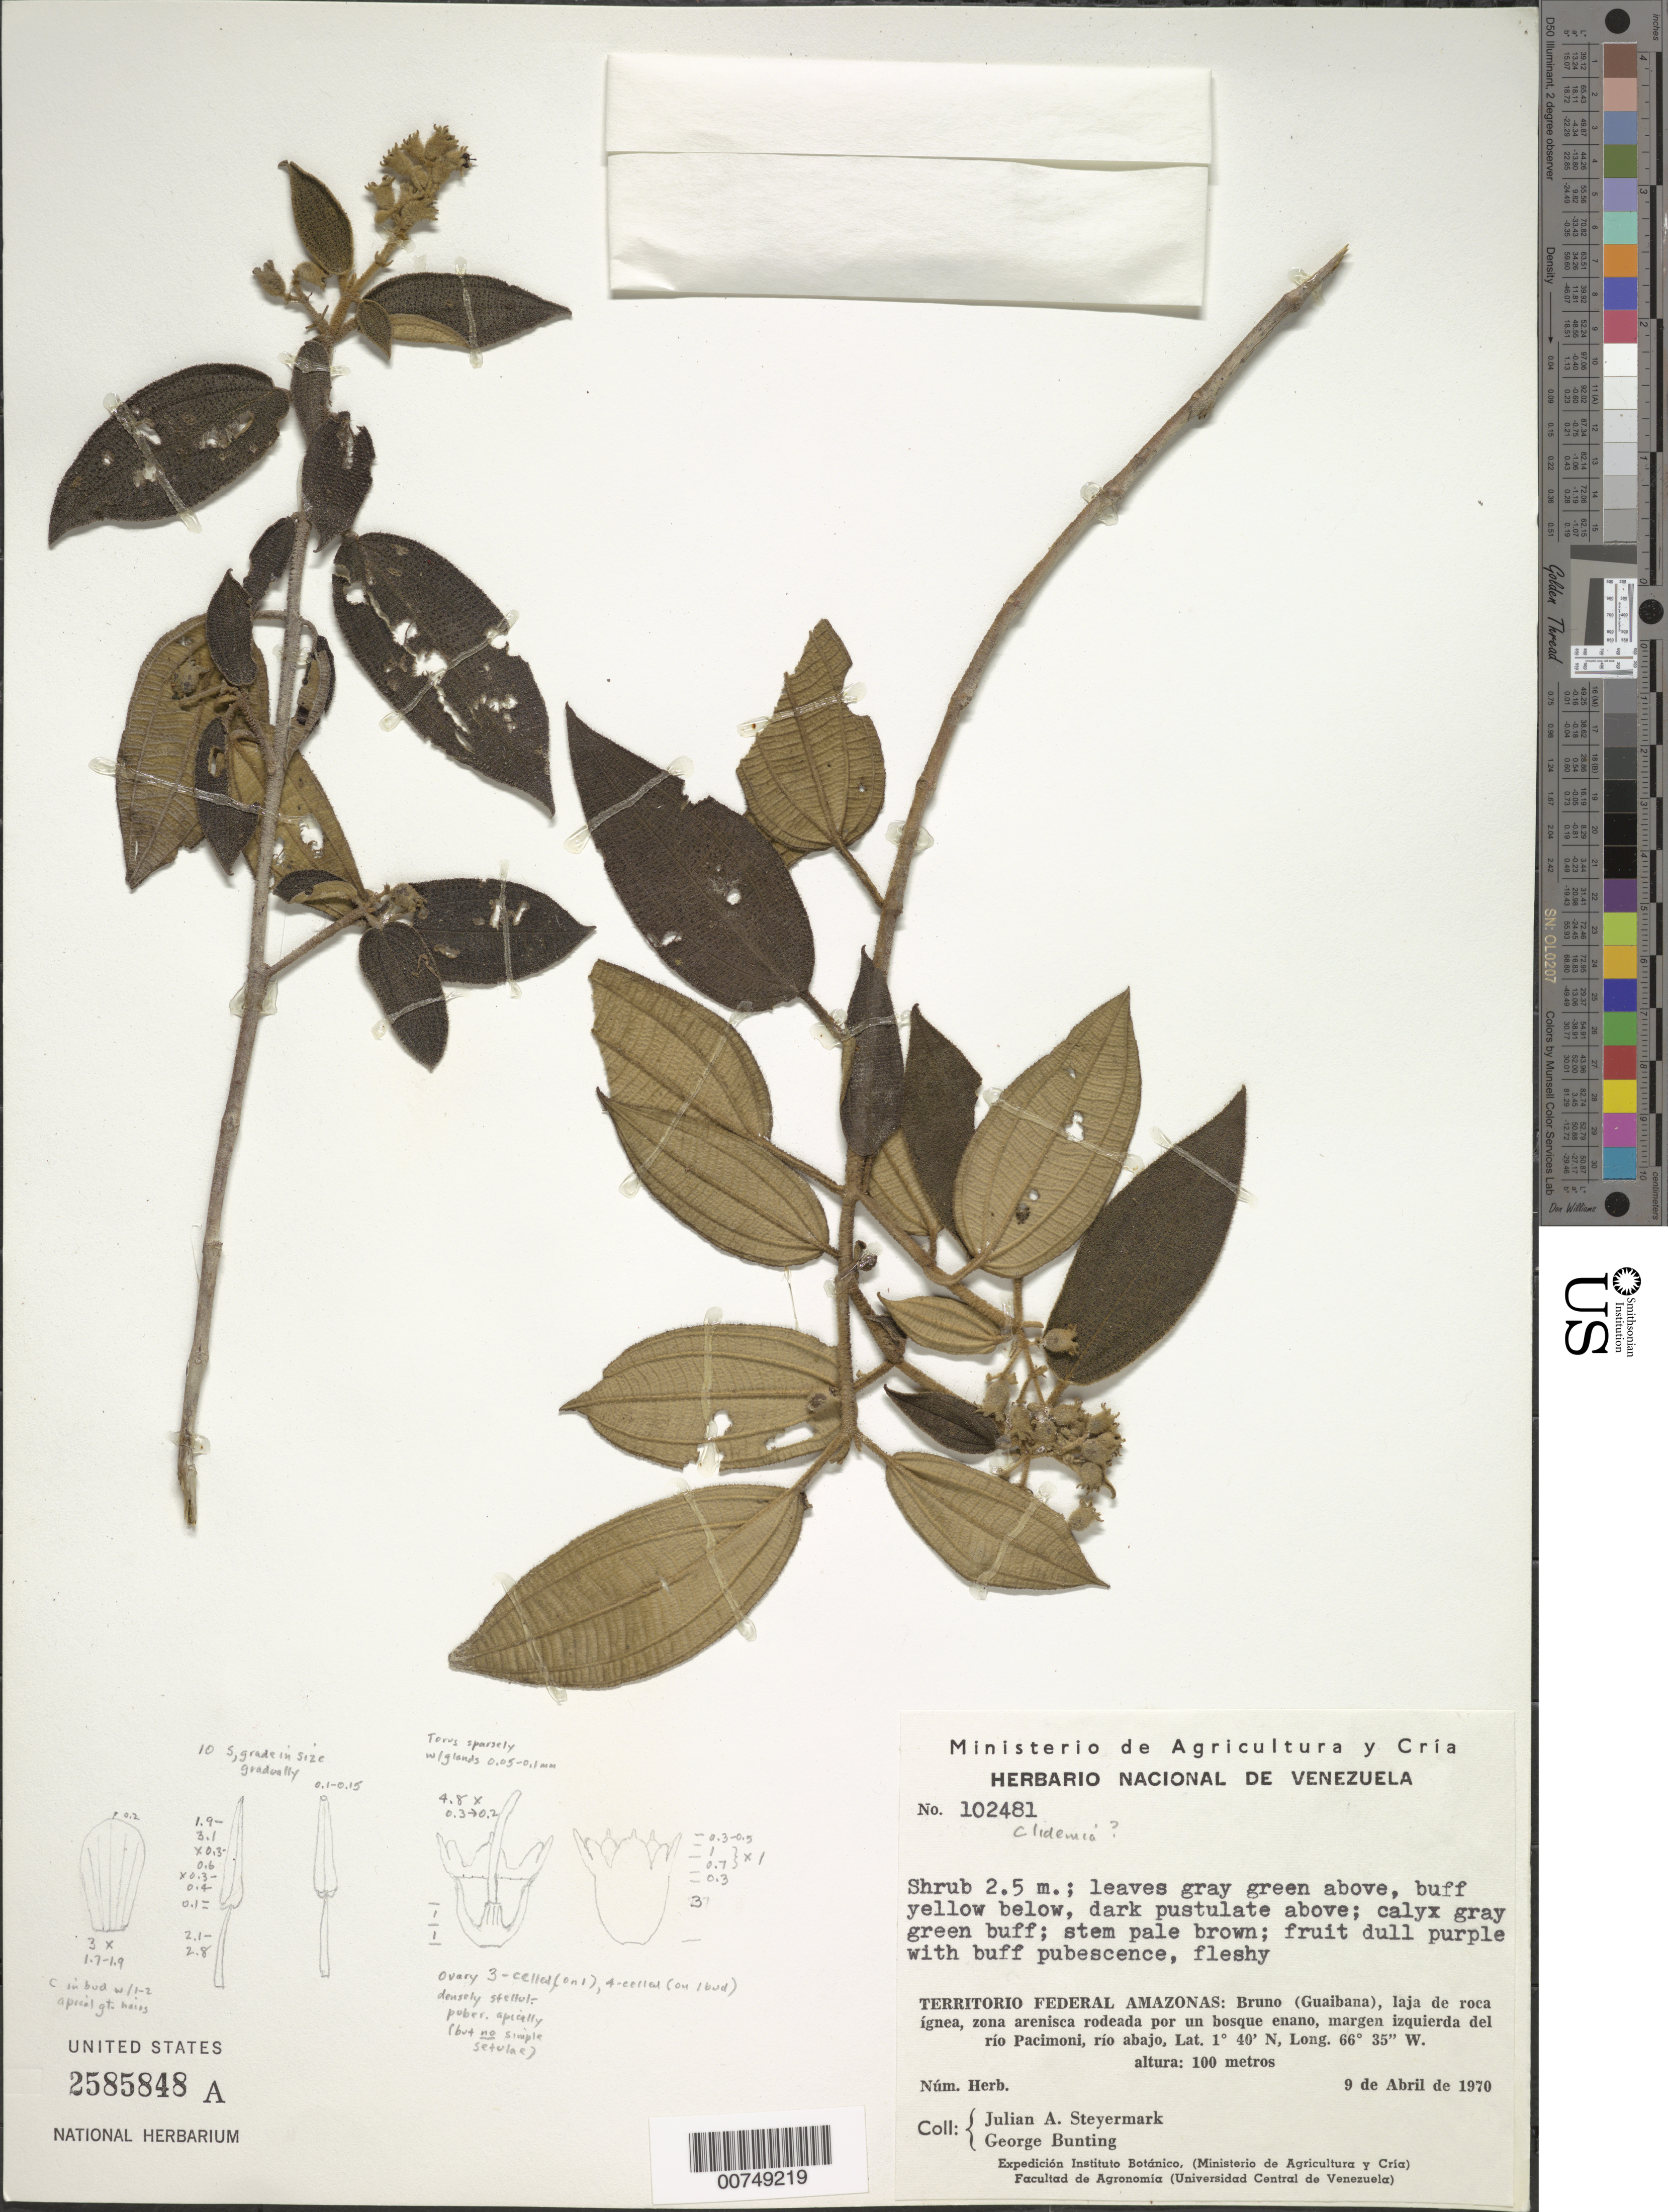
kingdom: Plantae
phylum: Tracheophyta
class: Magnoliopsida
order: Myrtales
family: Melastomataceae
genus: Clidemia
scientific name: Clidemia sp.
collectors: J. Steyermark & G. S. Bunting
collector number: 102481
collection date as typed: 9-Apr-70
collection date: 1970-04-09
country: Venezuela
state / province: Amazonas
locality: Bruno (Guaibana), margen izquierda del río Pacimoni, río Abajo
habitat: Laja ignea, zona arsenica rodeada por un bosque enano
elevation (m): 100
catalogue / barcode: US 2585848A